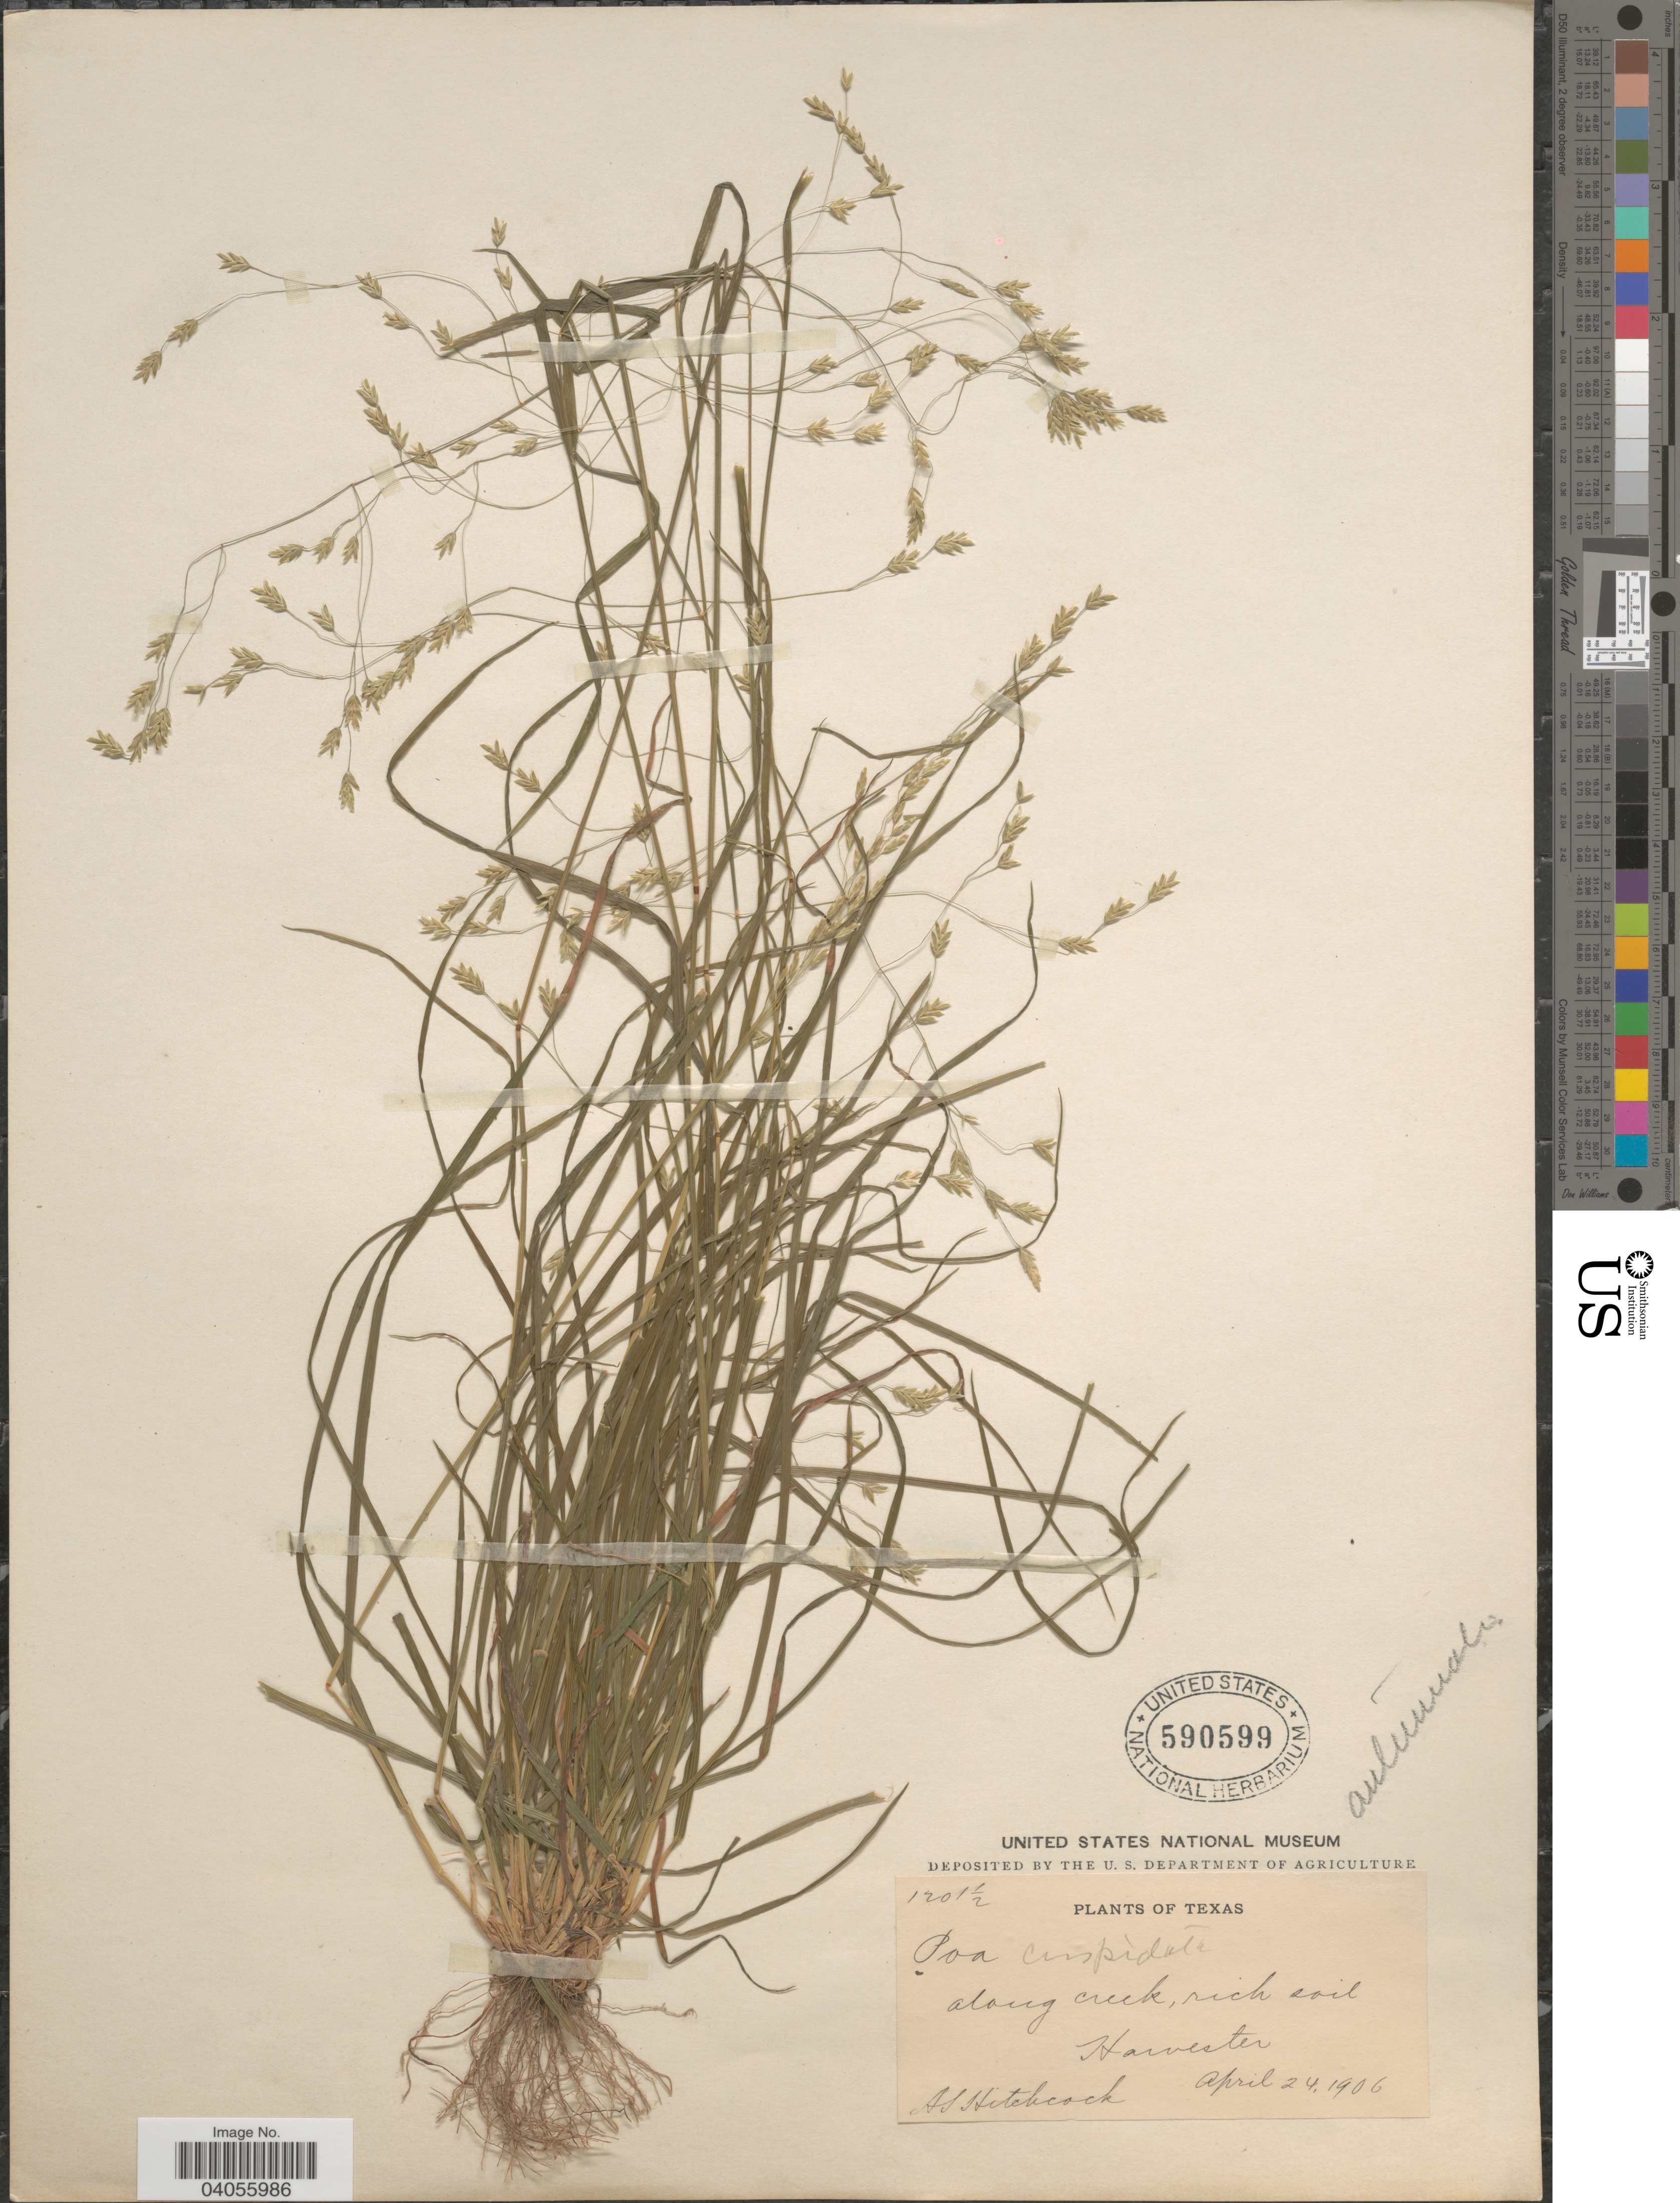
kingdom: Plantae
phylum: Tracheophyta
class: Liliopsida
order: Poales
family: Poaceae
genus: Poa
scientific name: Poa autumnalis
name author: Muhl. ex Elliott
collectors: A. S. Hitchcock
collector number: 1201½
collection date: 1906-04-24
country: United States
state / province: Texas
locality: Along creek, rich soil Harvester.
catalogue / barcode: US 590599